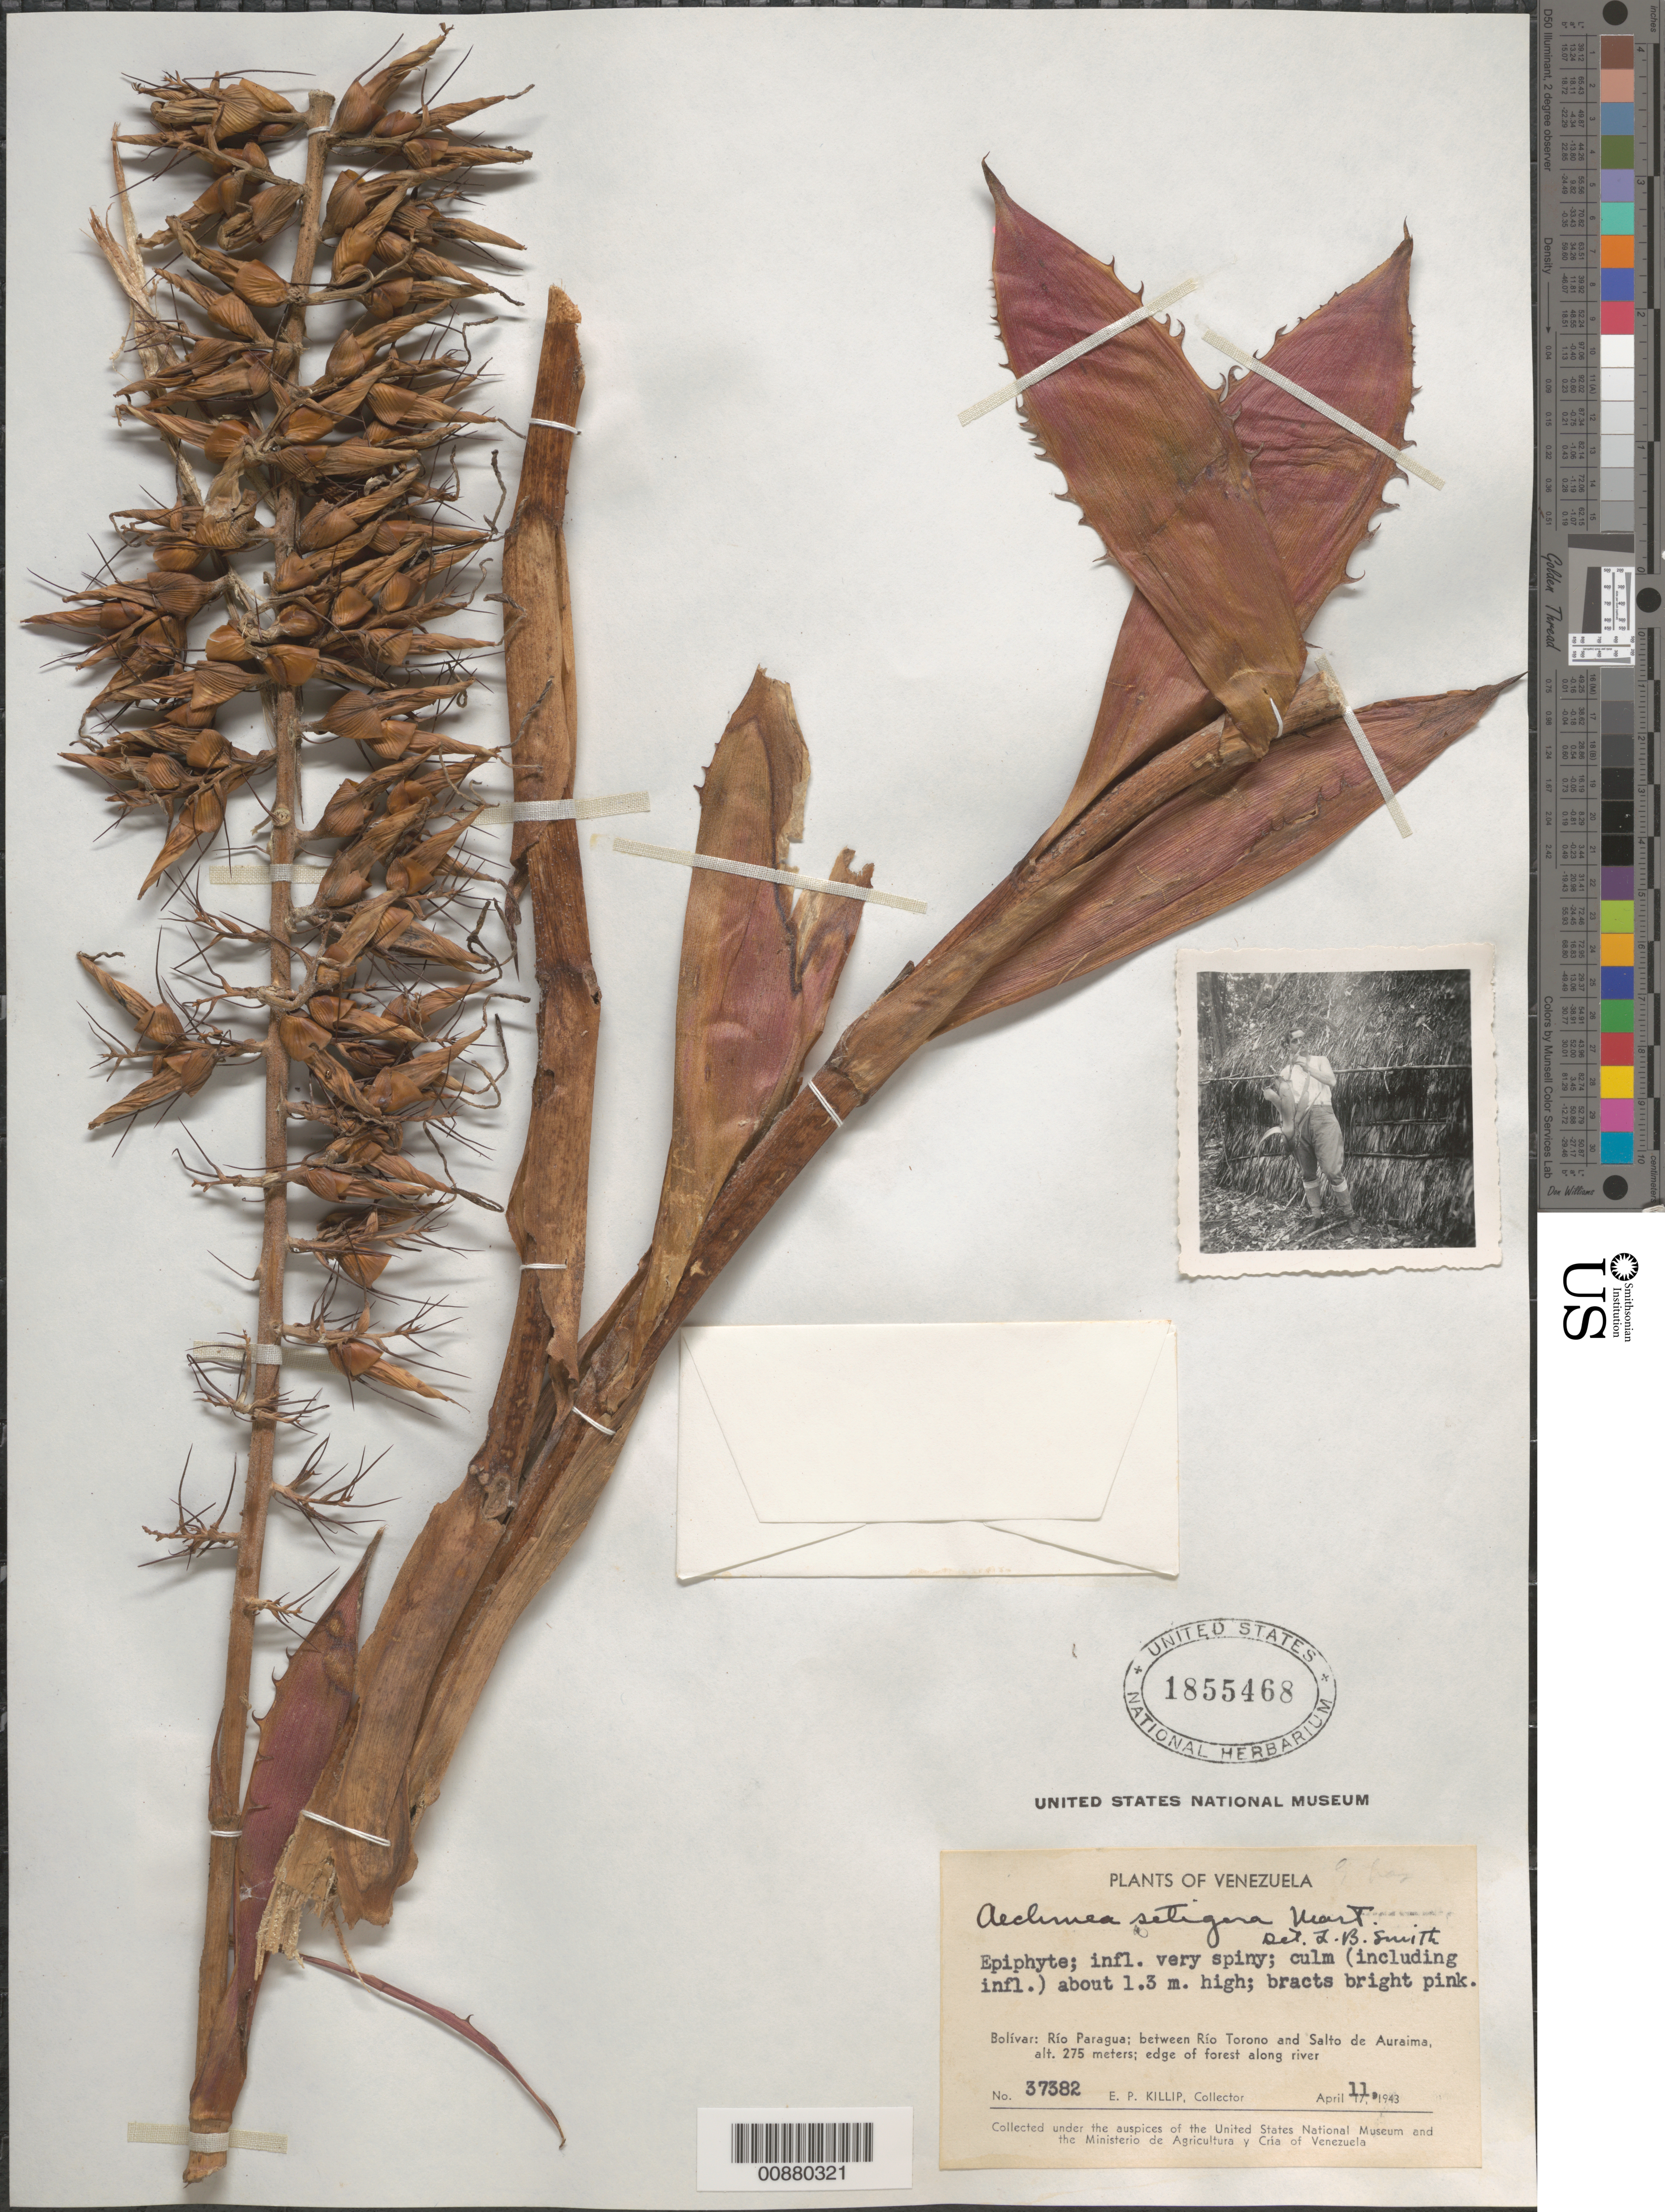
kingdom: Plantae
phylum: Tracheophyta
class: Liliopsida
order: Poales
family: Bromeliaceae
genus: Aechmea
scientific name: Aechmea setigera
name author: Mart. ex Schult. & Schult. f.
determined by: Smith, Lyman B., (US), NMNH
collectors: E. P. Killip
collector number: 37382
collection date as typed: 11-Apr-43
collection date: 1943-04-11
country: Venezuela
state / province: Bolívar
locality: Río Paragua, betw. Río Torono and Salto de Auraima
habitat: Edge of forest along river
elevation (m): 275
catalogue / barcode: US 1855468